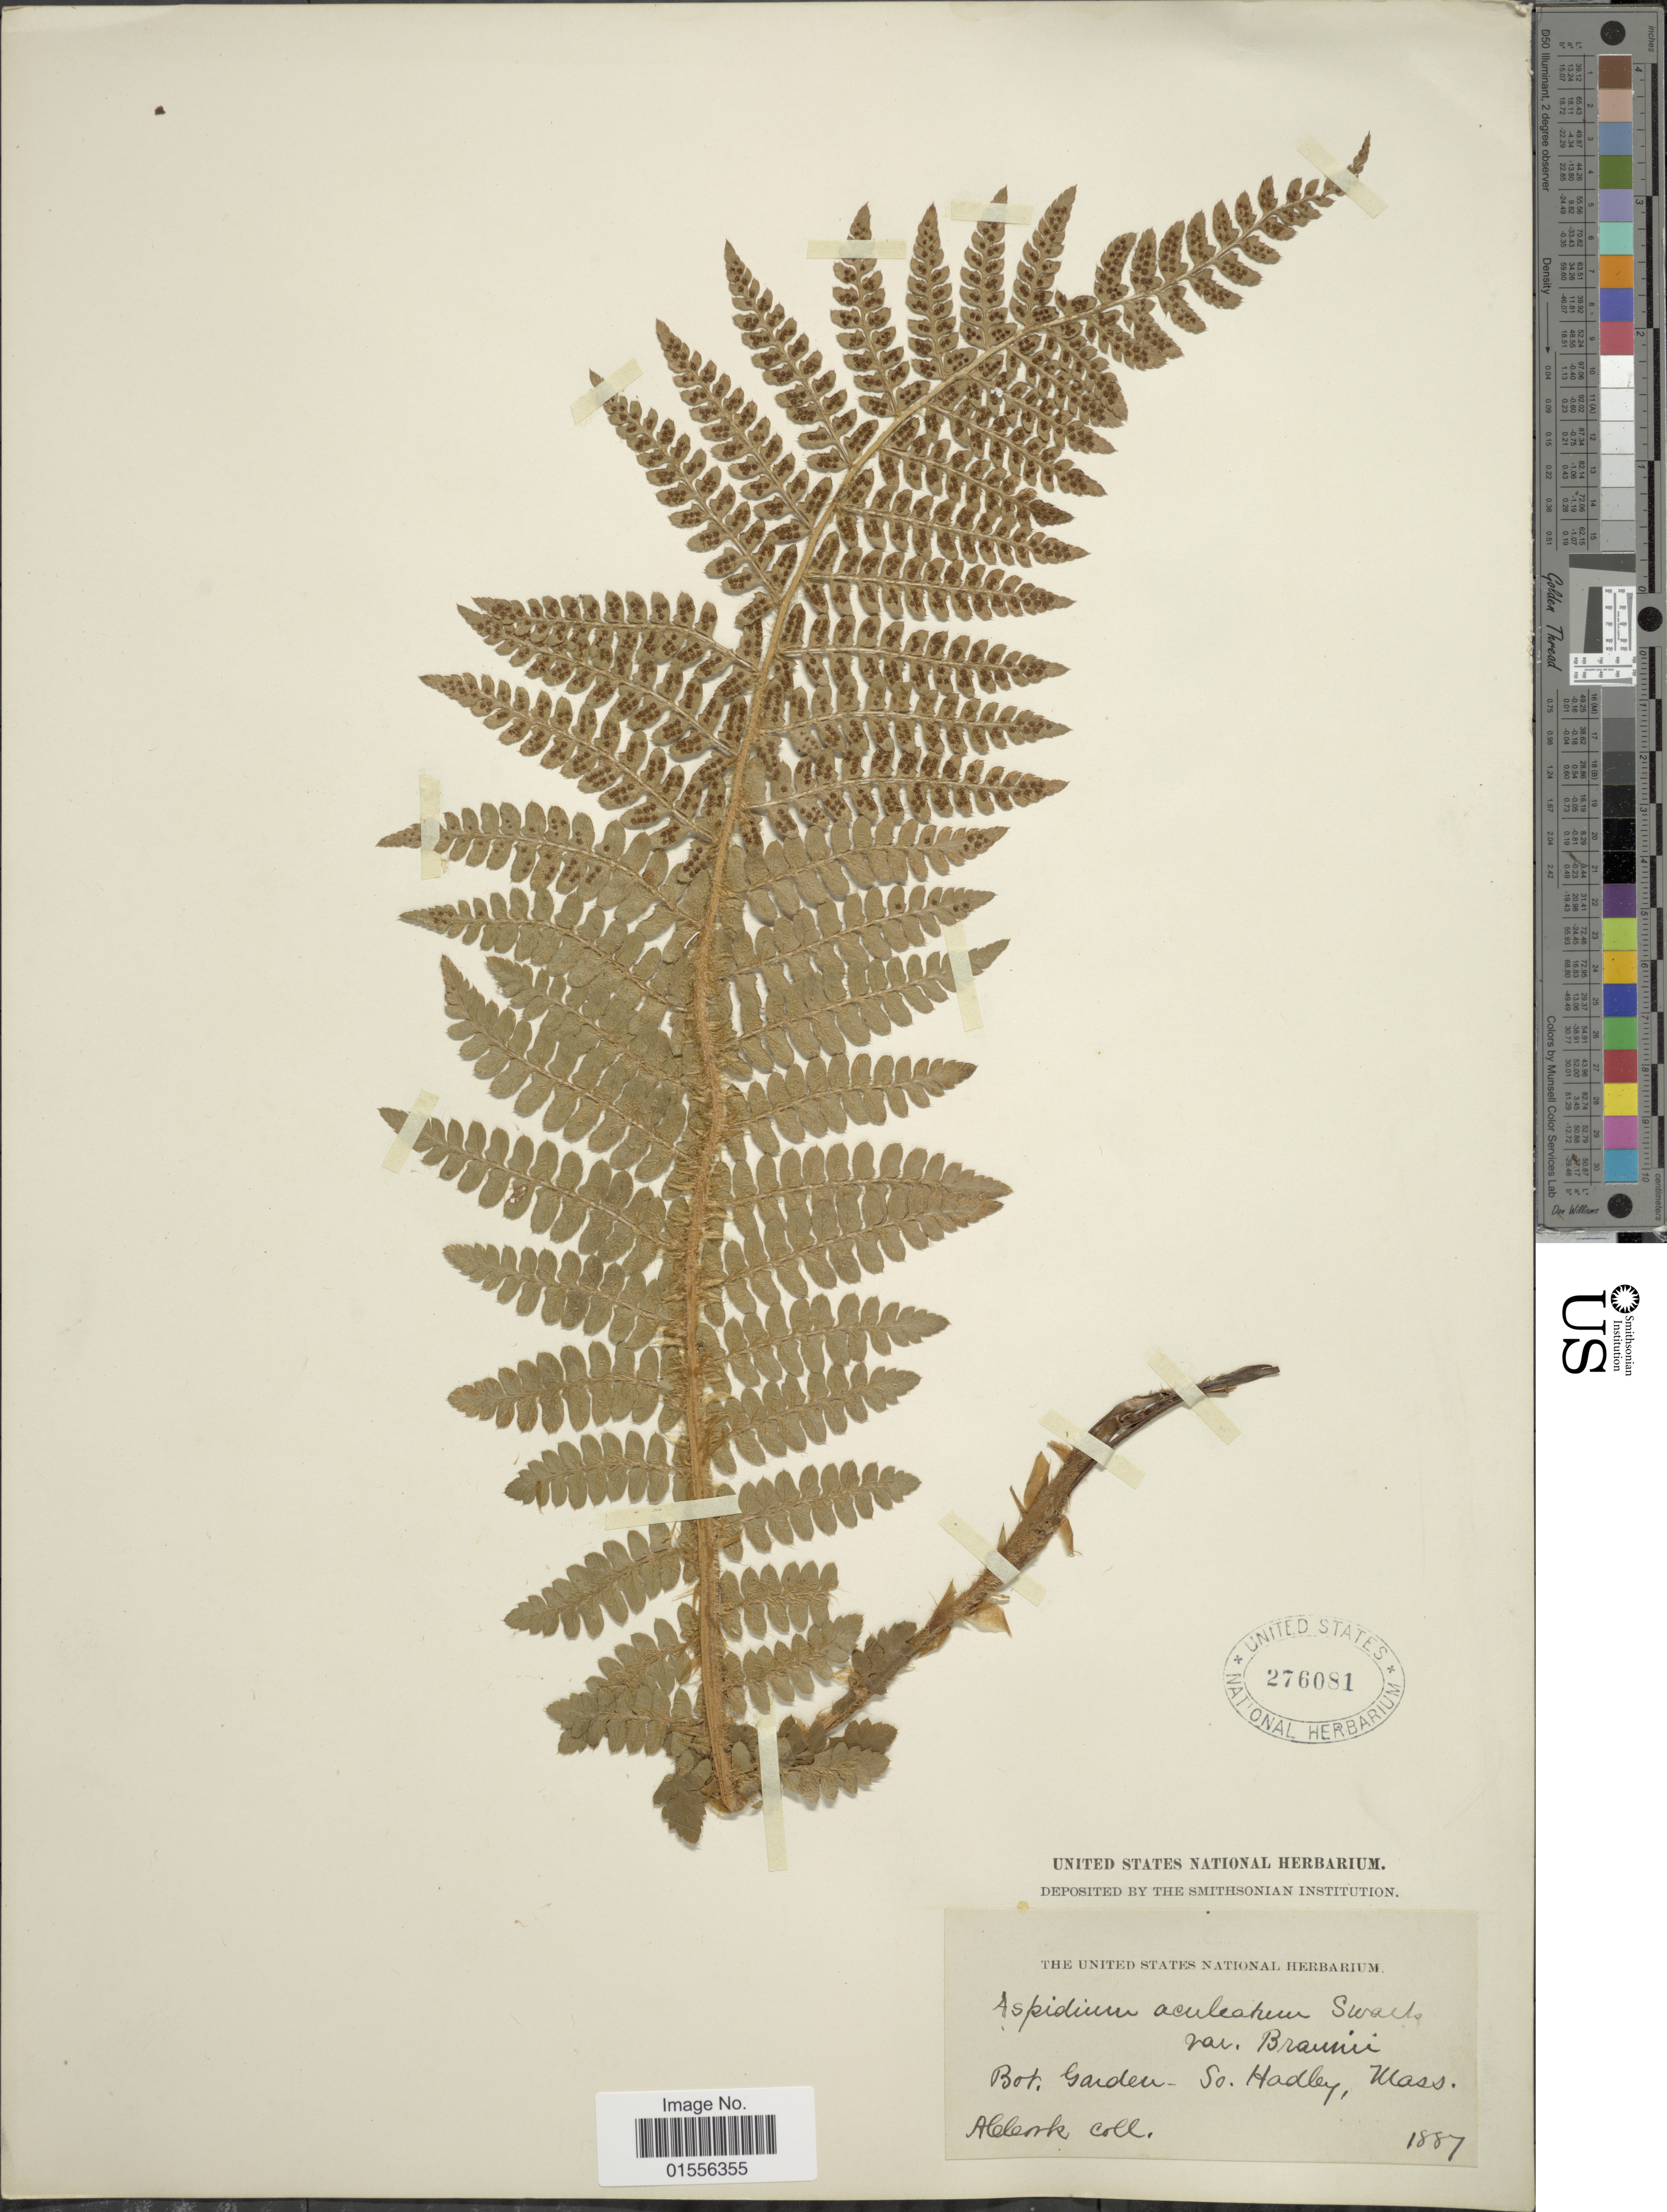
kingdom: Plantae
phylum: Tracheophyta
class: Polypodiopsida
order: Polypodiales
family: Dryopteridaceae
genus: Polystichum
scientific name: Polystichum braunii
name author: (Spenn.) Fée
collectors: A. Cook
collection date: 1887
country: United States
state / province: Massachusetts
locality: Bot. Gard - So Hadley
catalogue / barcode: US 276081